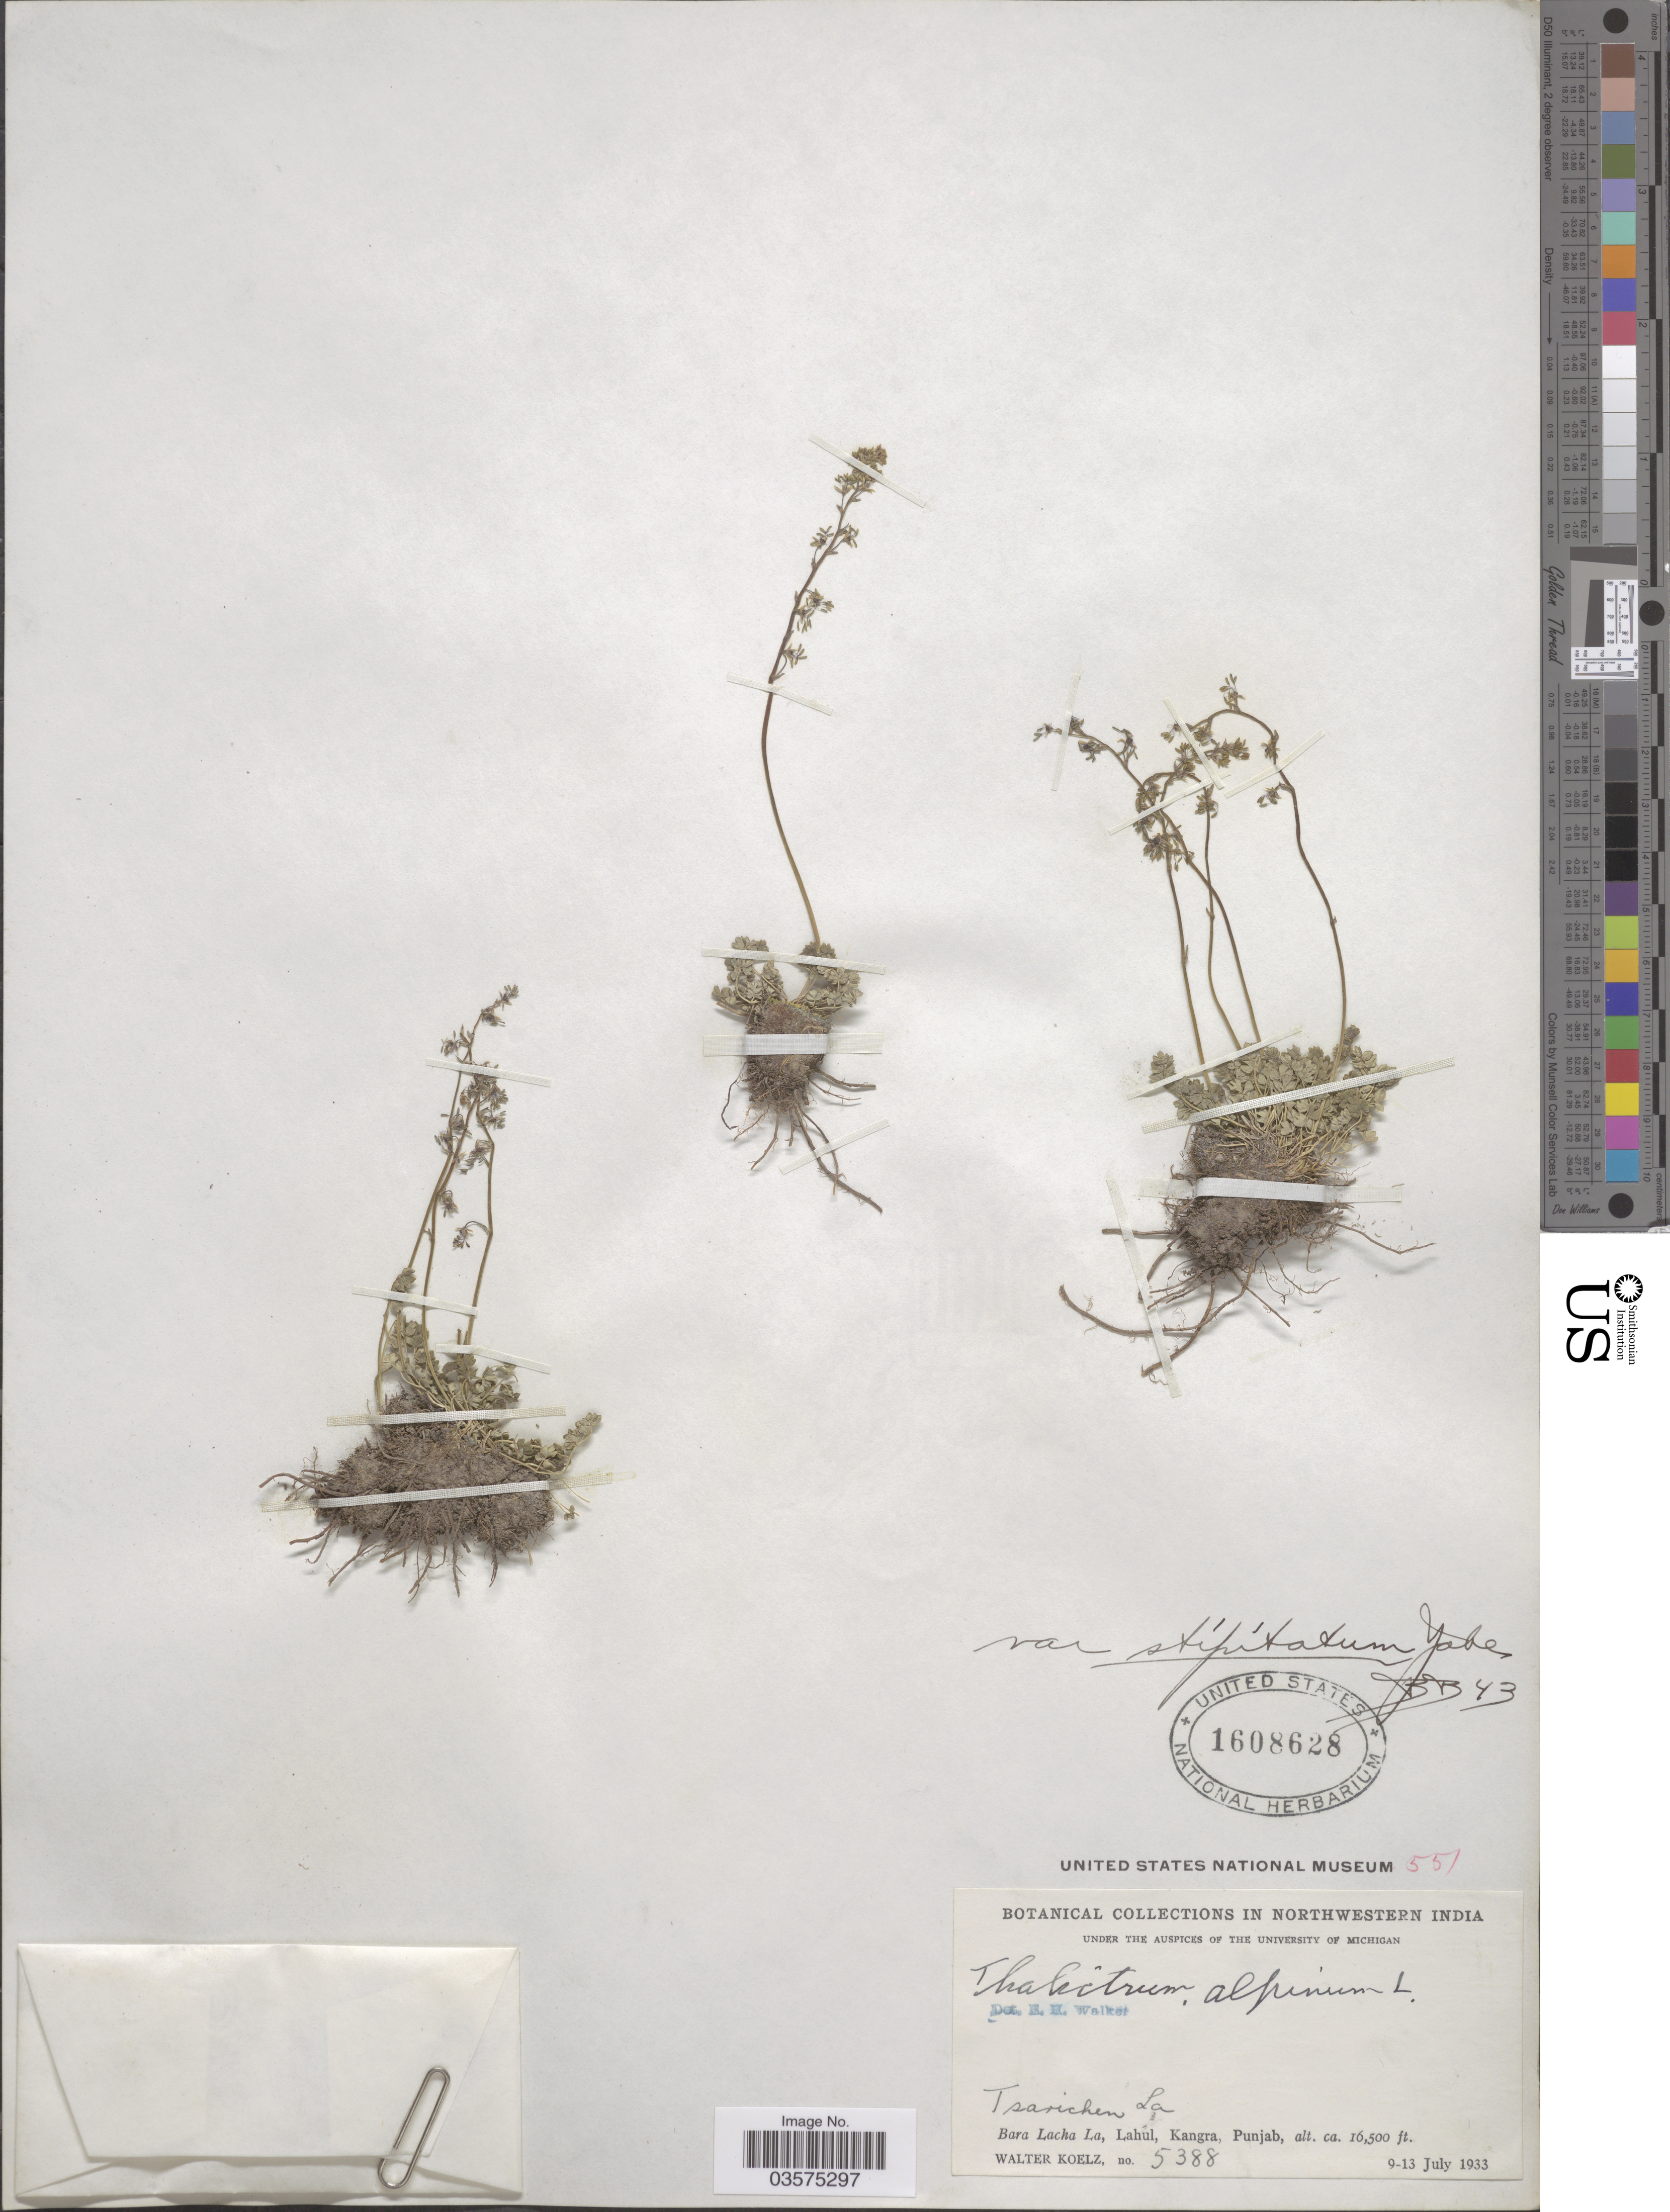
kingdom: Plantae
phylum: Tracheophyta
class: Magnoliopsida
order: Ranunculales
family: Ranunculaceae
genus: Thalictrum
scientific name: Thalictrum alpinum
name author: L.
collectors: W. N. Koelz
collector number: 5388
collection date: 1933-07-09/1933-07-13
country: India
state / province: Punjab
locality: Northwestern India. Tsarichen La. Bara Lacha La, Lahul, Kangra.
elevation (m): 5029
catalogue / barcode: US 1608628